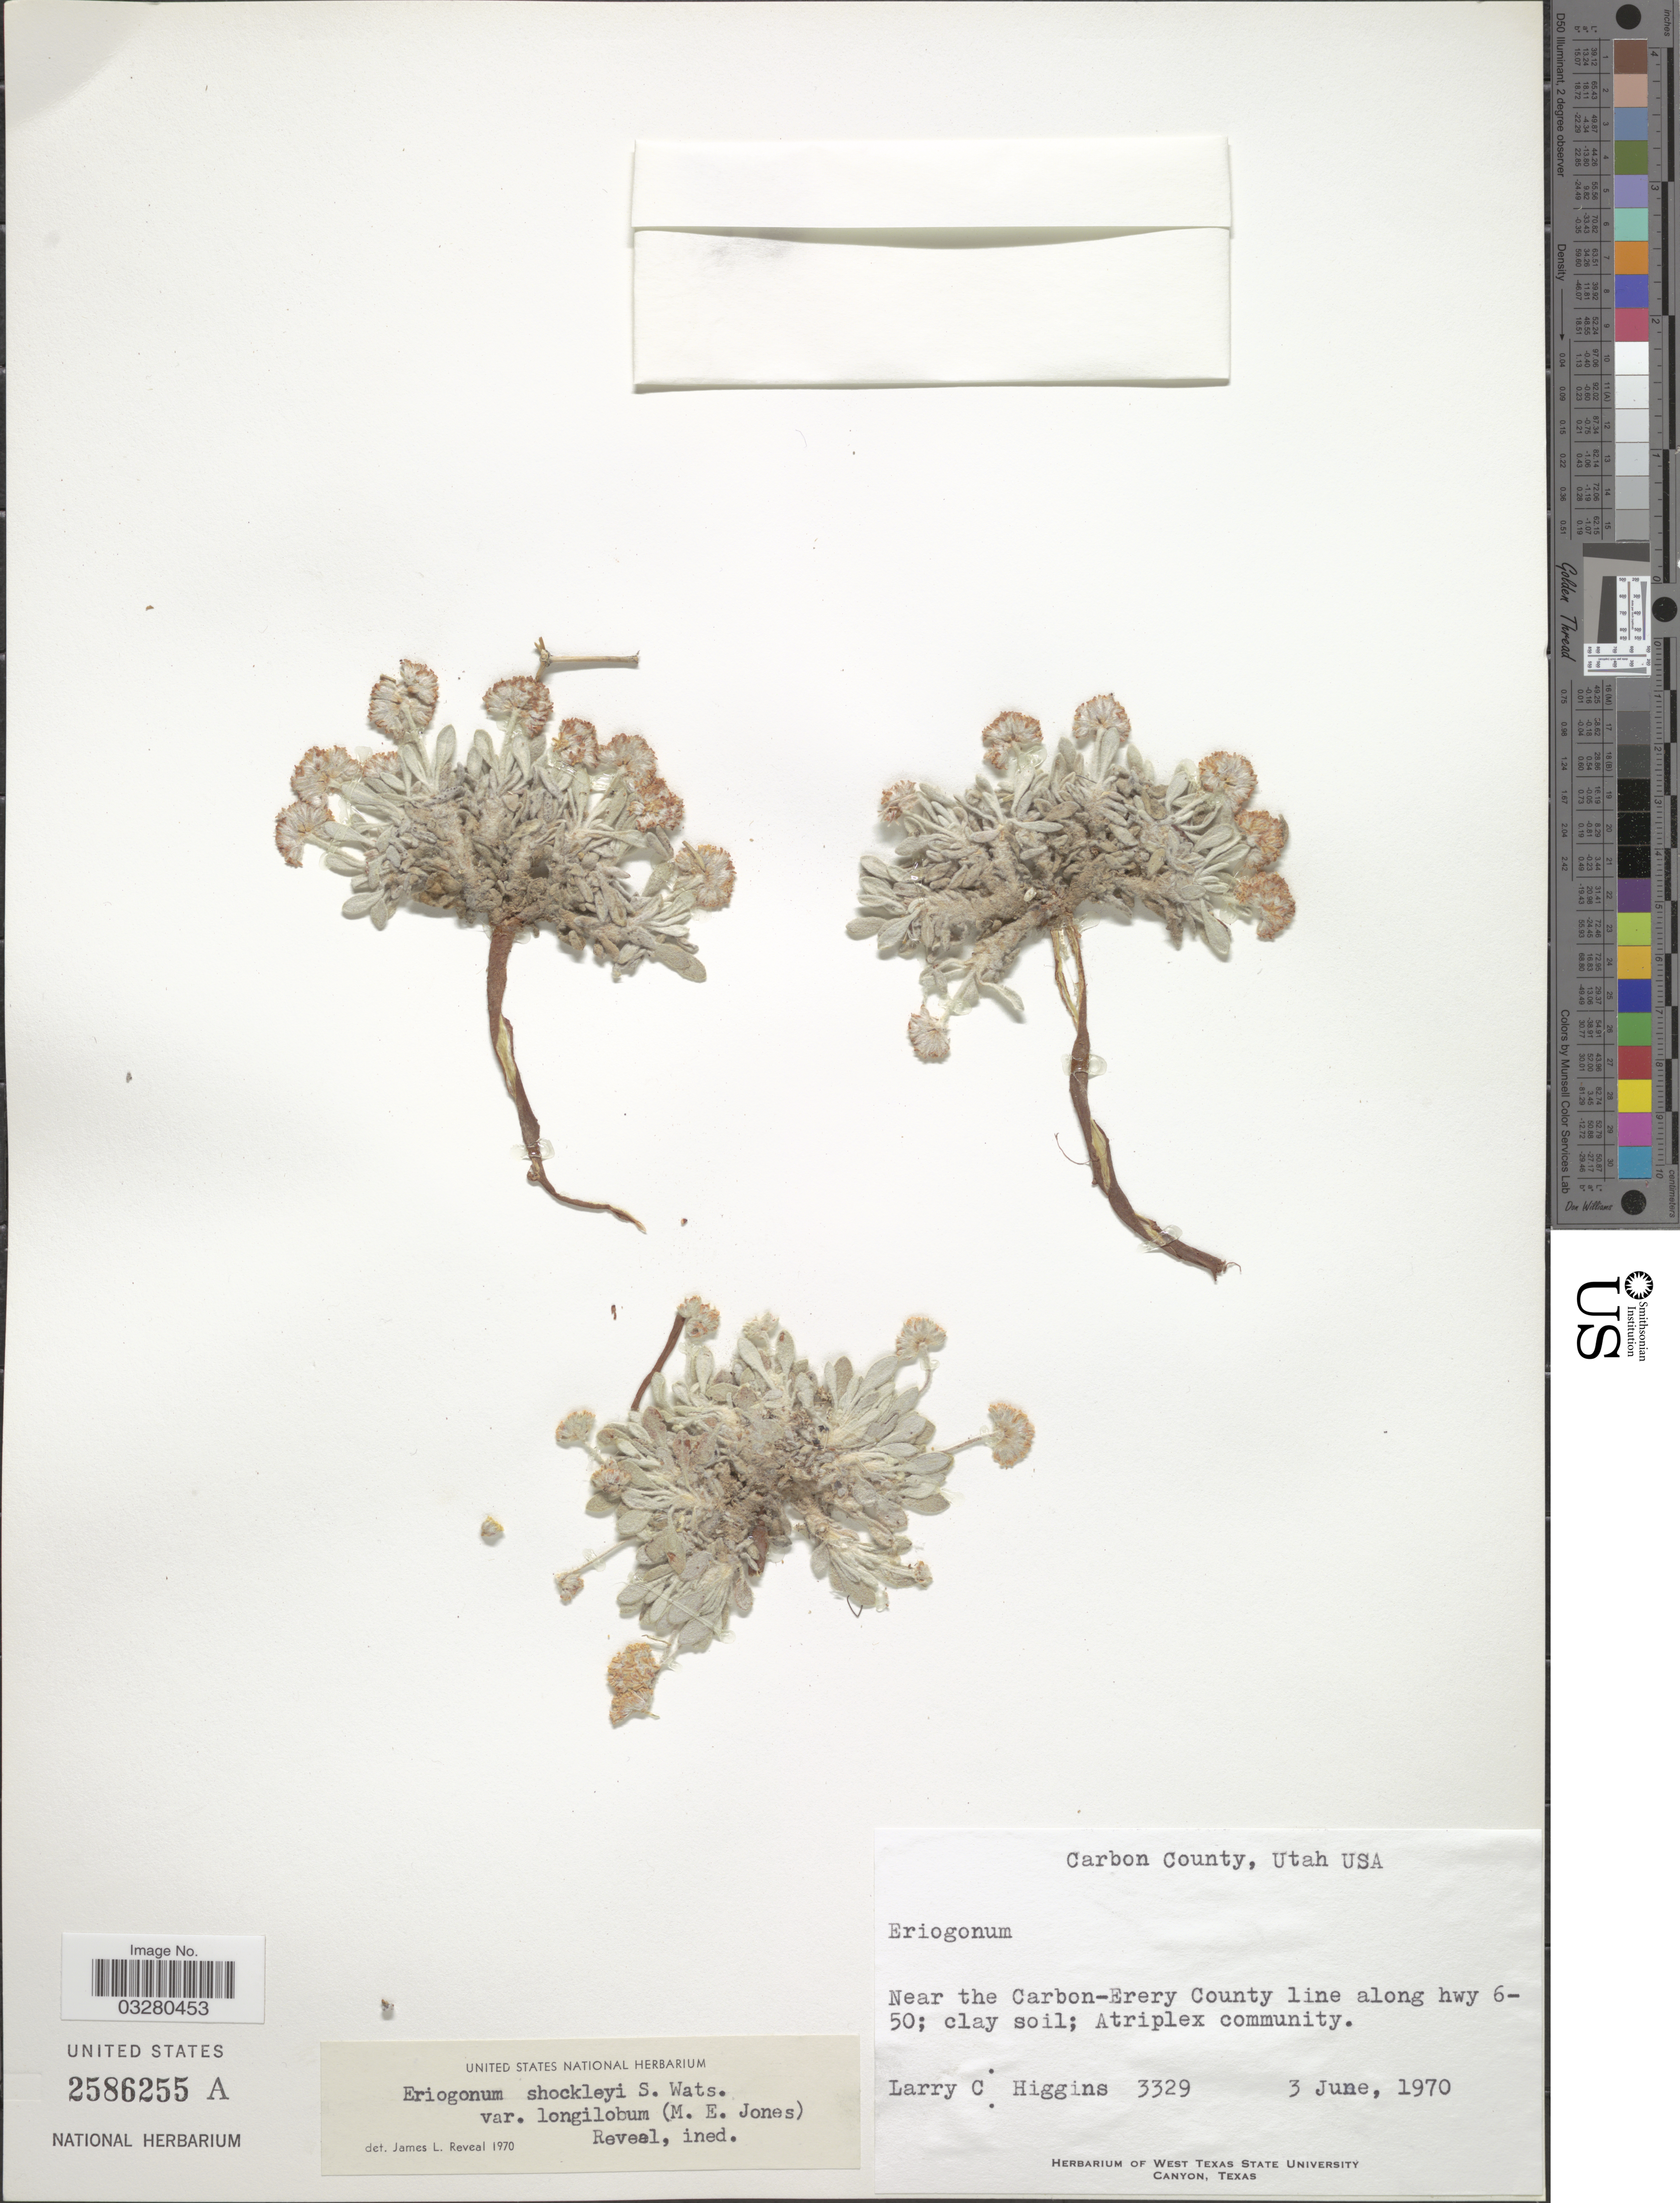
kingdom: Plantae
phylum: Tracheophyta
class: Magnoliopsida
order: Caryophyllales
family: Polygonaceae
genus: Eriogonum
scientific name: Eriogonum shockleyi var. longilobum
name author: (M.E. Jones) Reveal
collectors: L. Higgins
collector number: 3329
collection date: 1970-06-03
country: United States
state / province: Utah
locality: Carbon County. Near the Carbon-Erery County line along hwy 6-50.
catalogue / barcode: US 2586255A